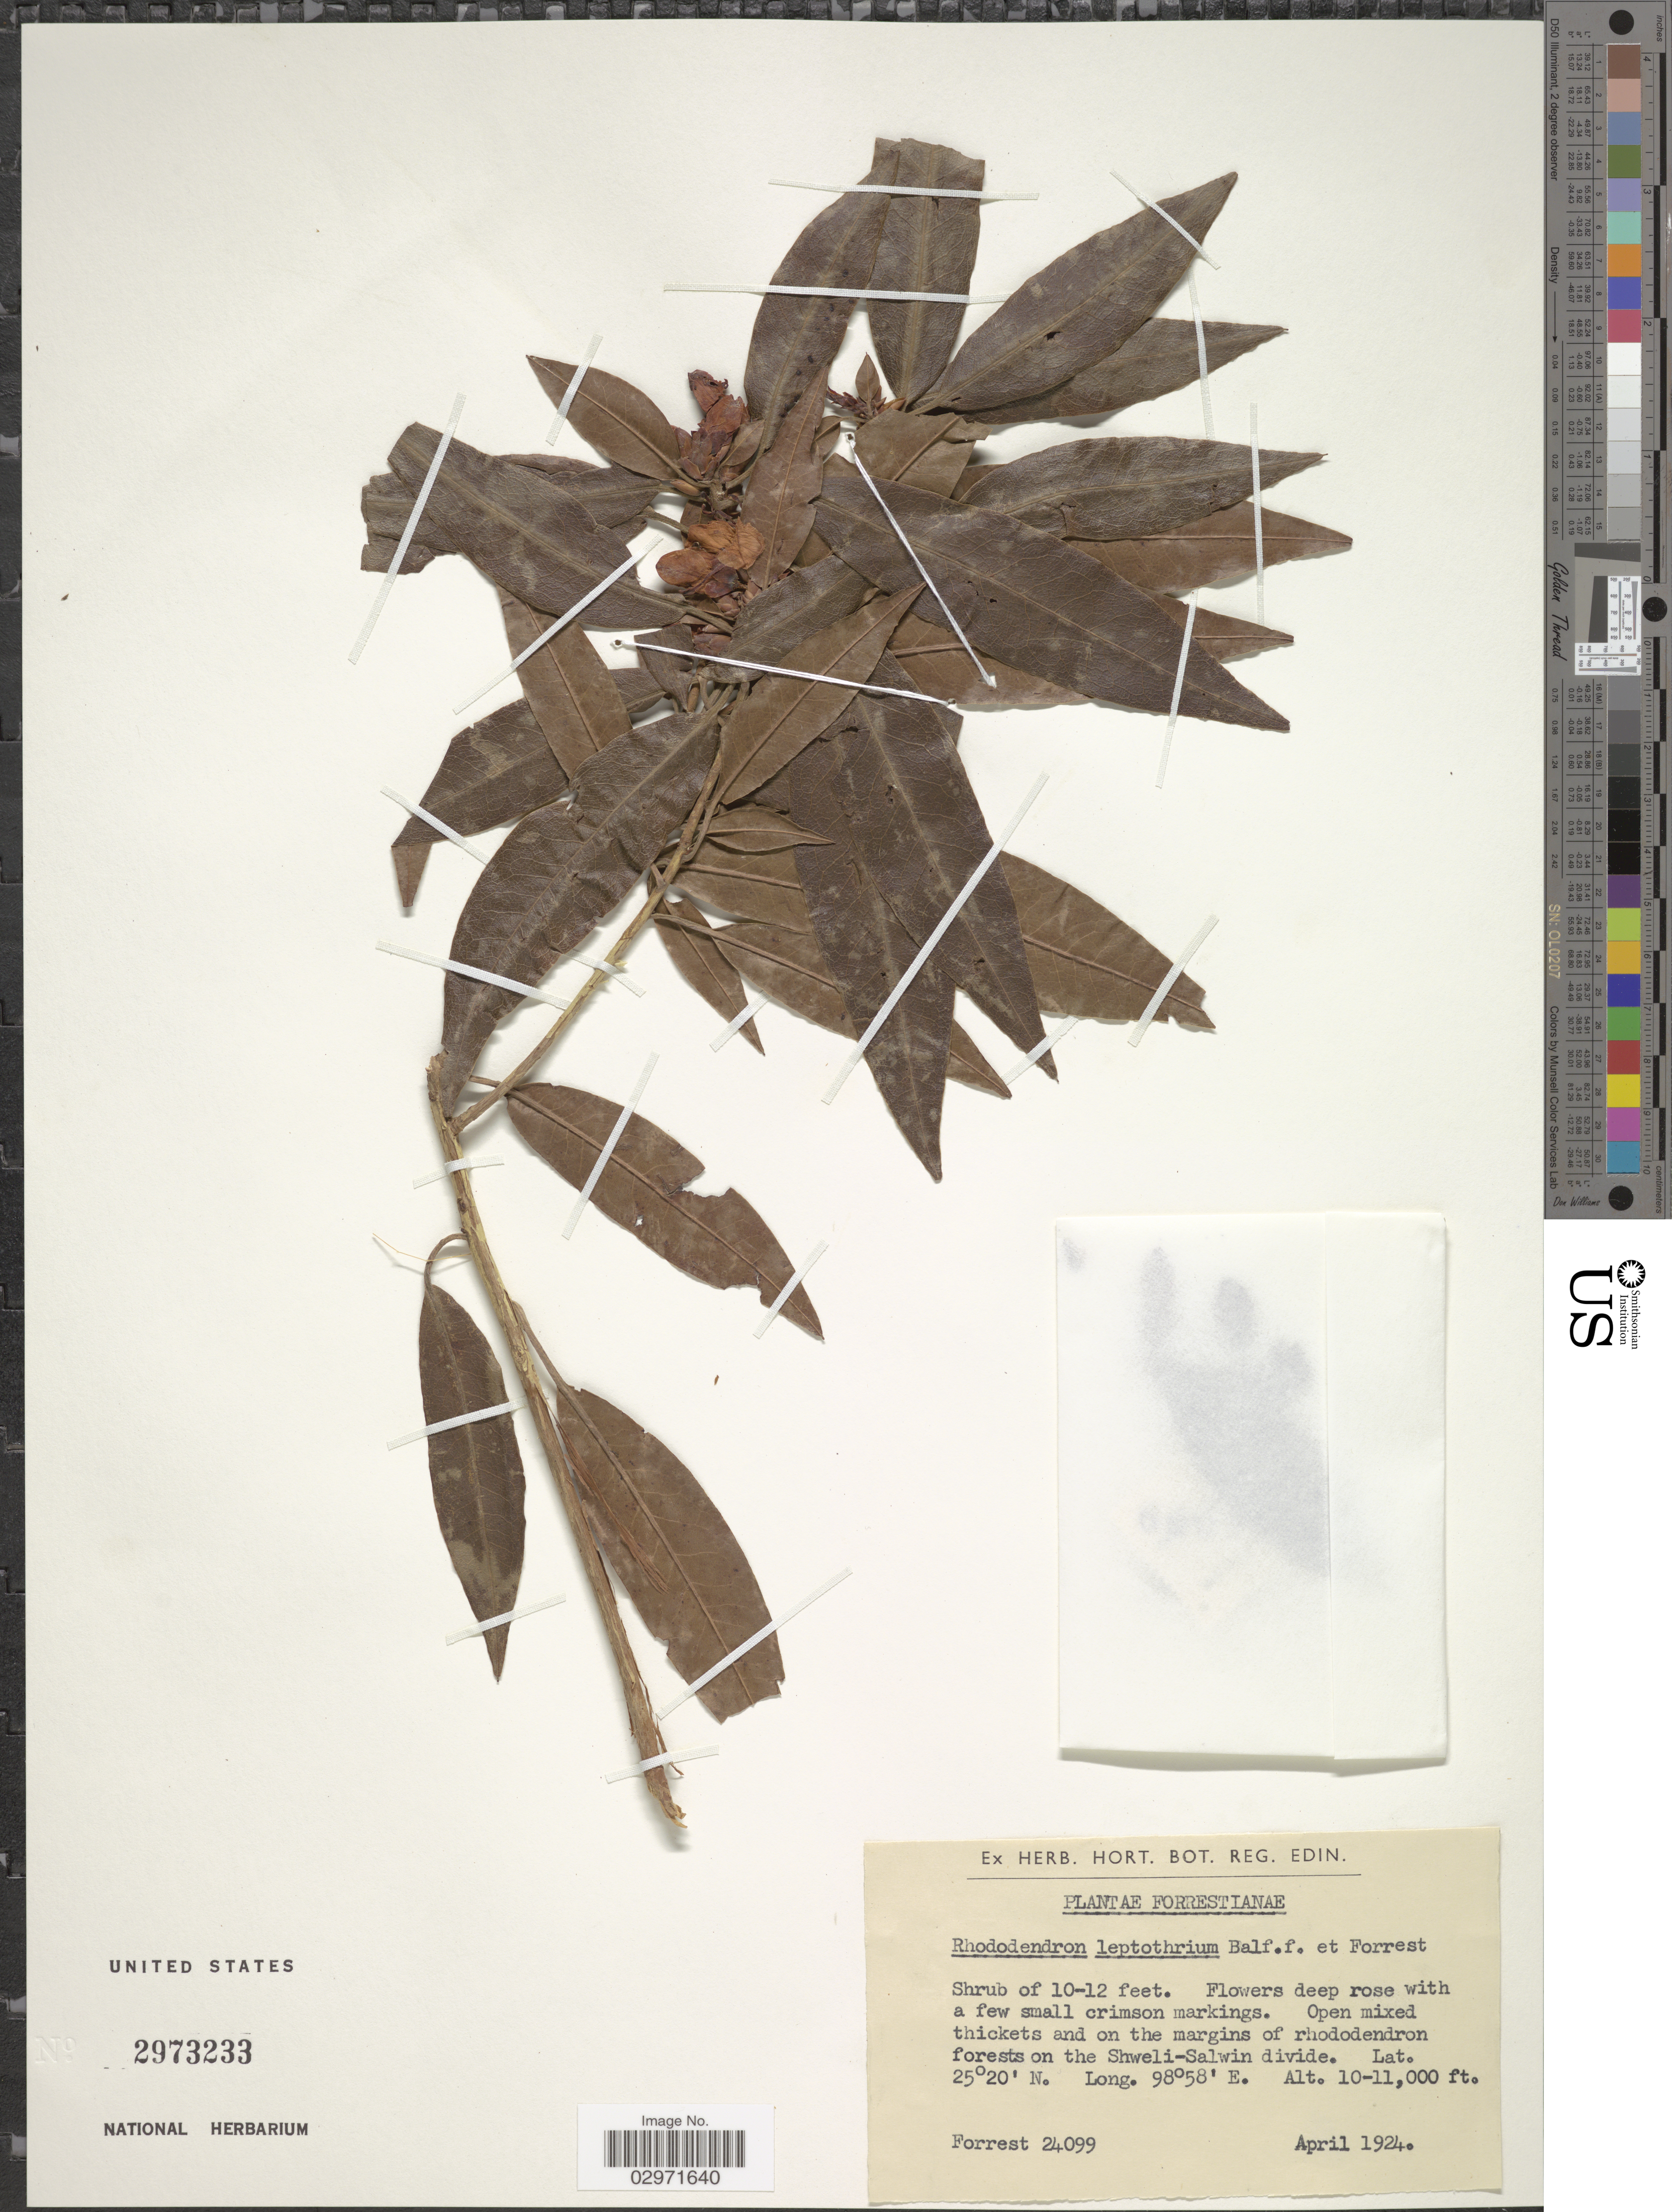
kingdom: Plantae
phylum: Tracheophyta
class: Magnoliopsida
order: Ericales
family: Ericaceae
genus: Rhododendron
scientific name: Rhododendron leptothrium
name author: Balf. f. & Forrest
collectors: -. Forrest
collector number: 24099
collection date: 1924-04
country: China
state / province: Yunnan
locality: On the Shweli-Salwin divide.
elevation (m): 3048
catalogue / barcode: US 2973233